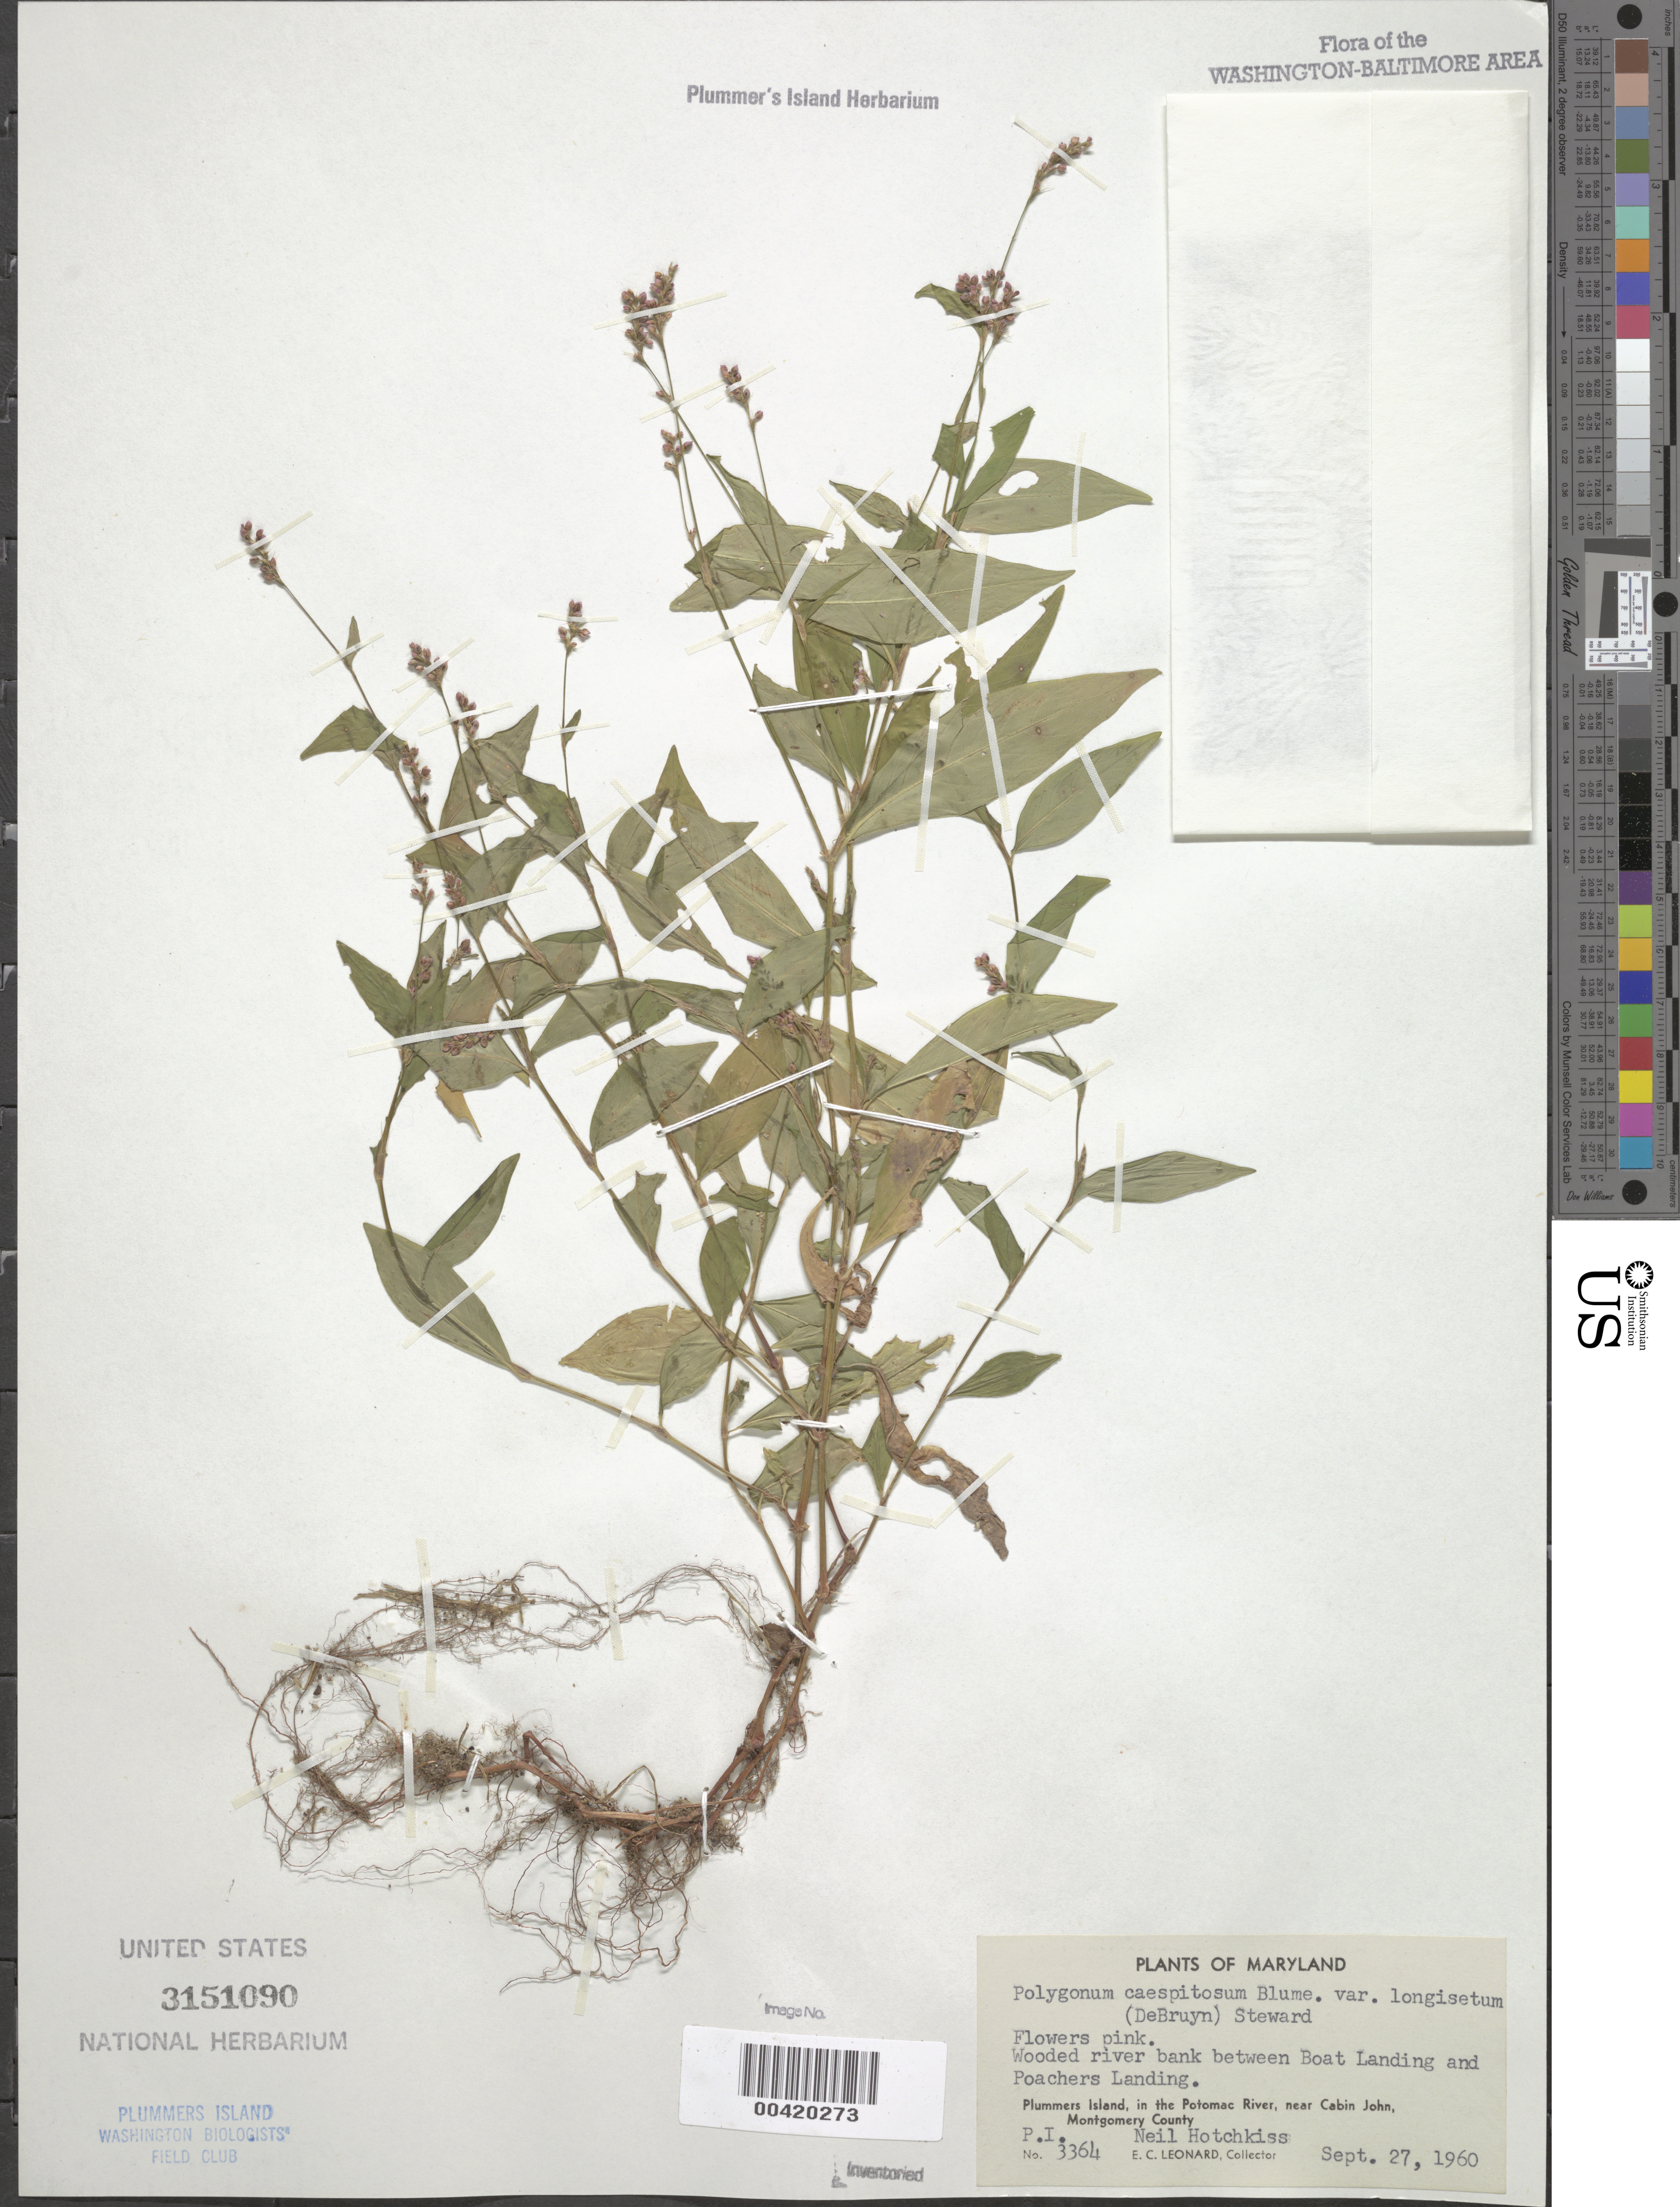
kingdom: Plantae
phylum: Tracheophyta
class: Magnoliopsida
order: Caryophyllales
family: Polygonaceae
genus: Persicaria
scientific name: Persicaria longiseta (Bruijn) Kitag.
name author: (Bruijn &) Kitag.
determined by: Atha, D. E.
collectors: E. C. Leonard & N. Hotchkiss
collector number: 3364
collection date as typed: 27 Sep 1960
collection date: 1960-09-27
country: United States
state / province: Maryland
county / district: Montgomery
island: Plummers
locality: Plummer's Island; between Boat Landing and Poachers Landing C. & O. Canal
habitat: Wooded river bank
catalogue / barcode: US 3151090